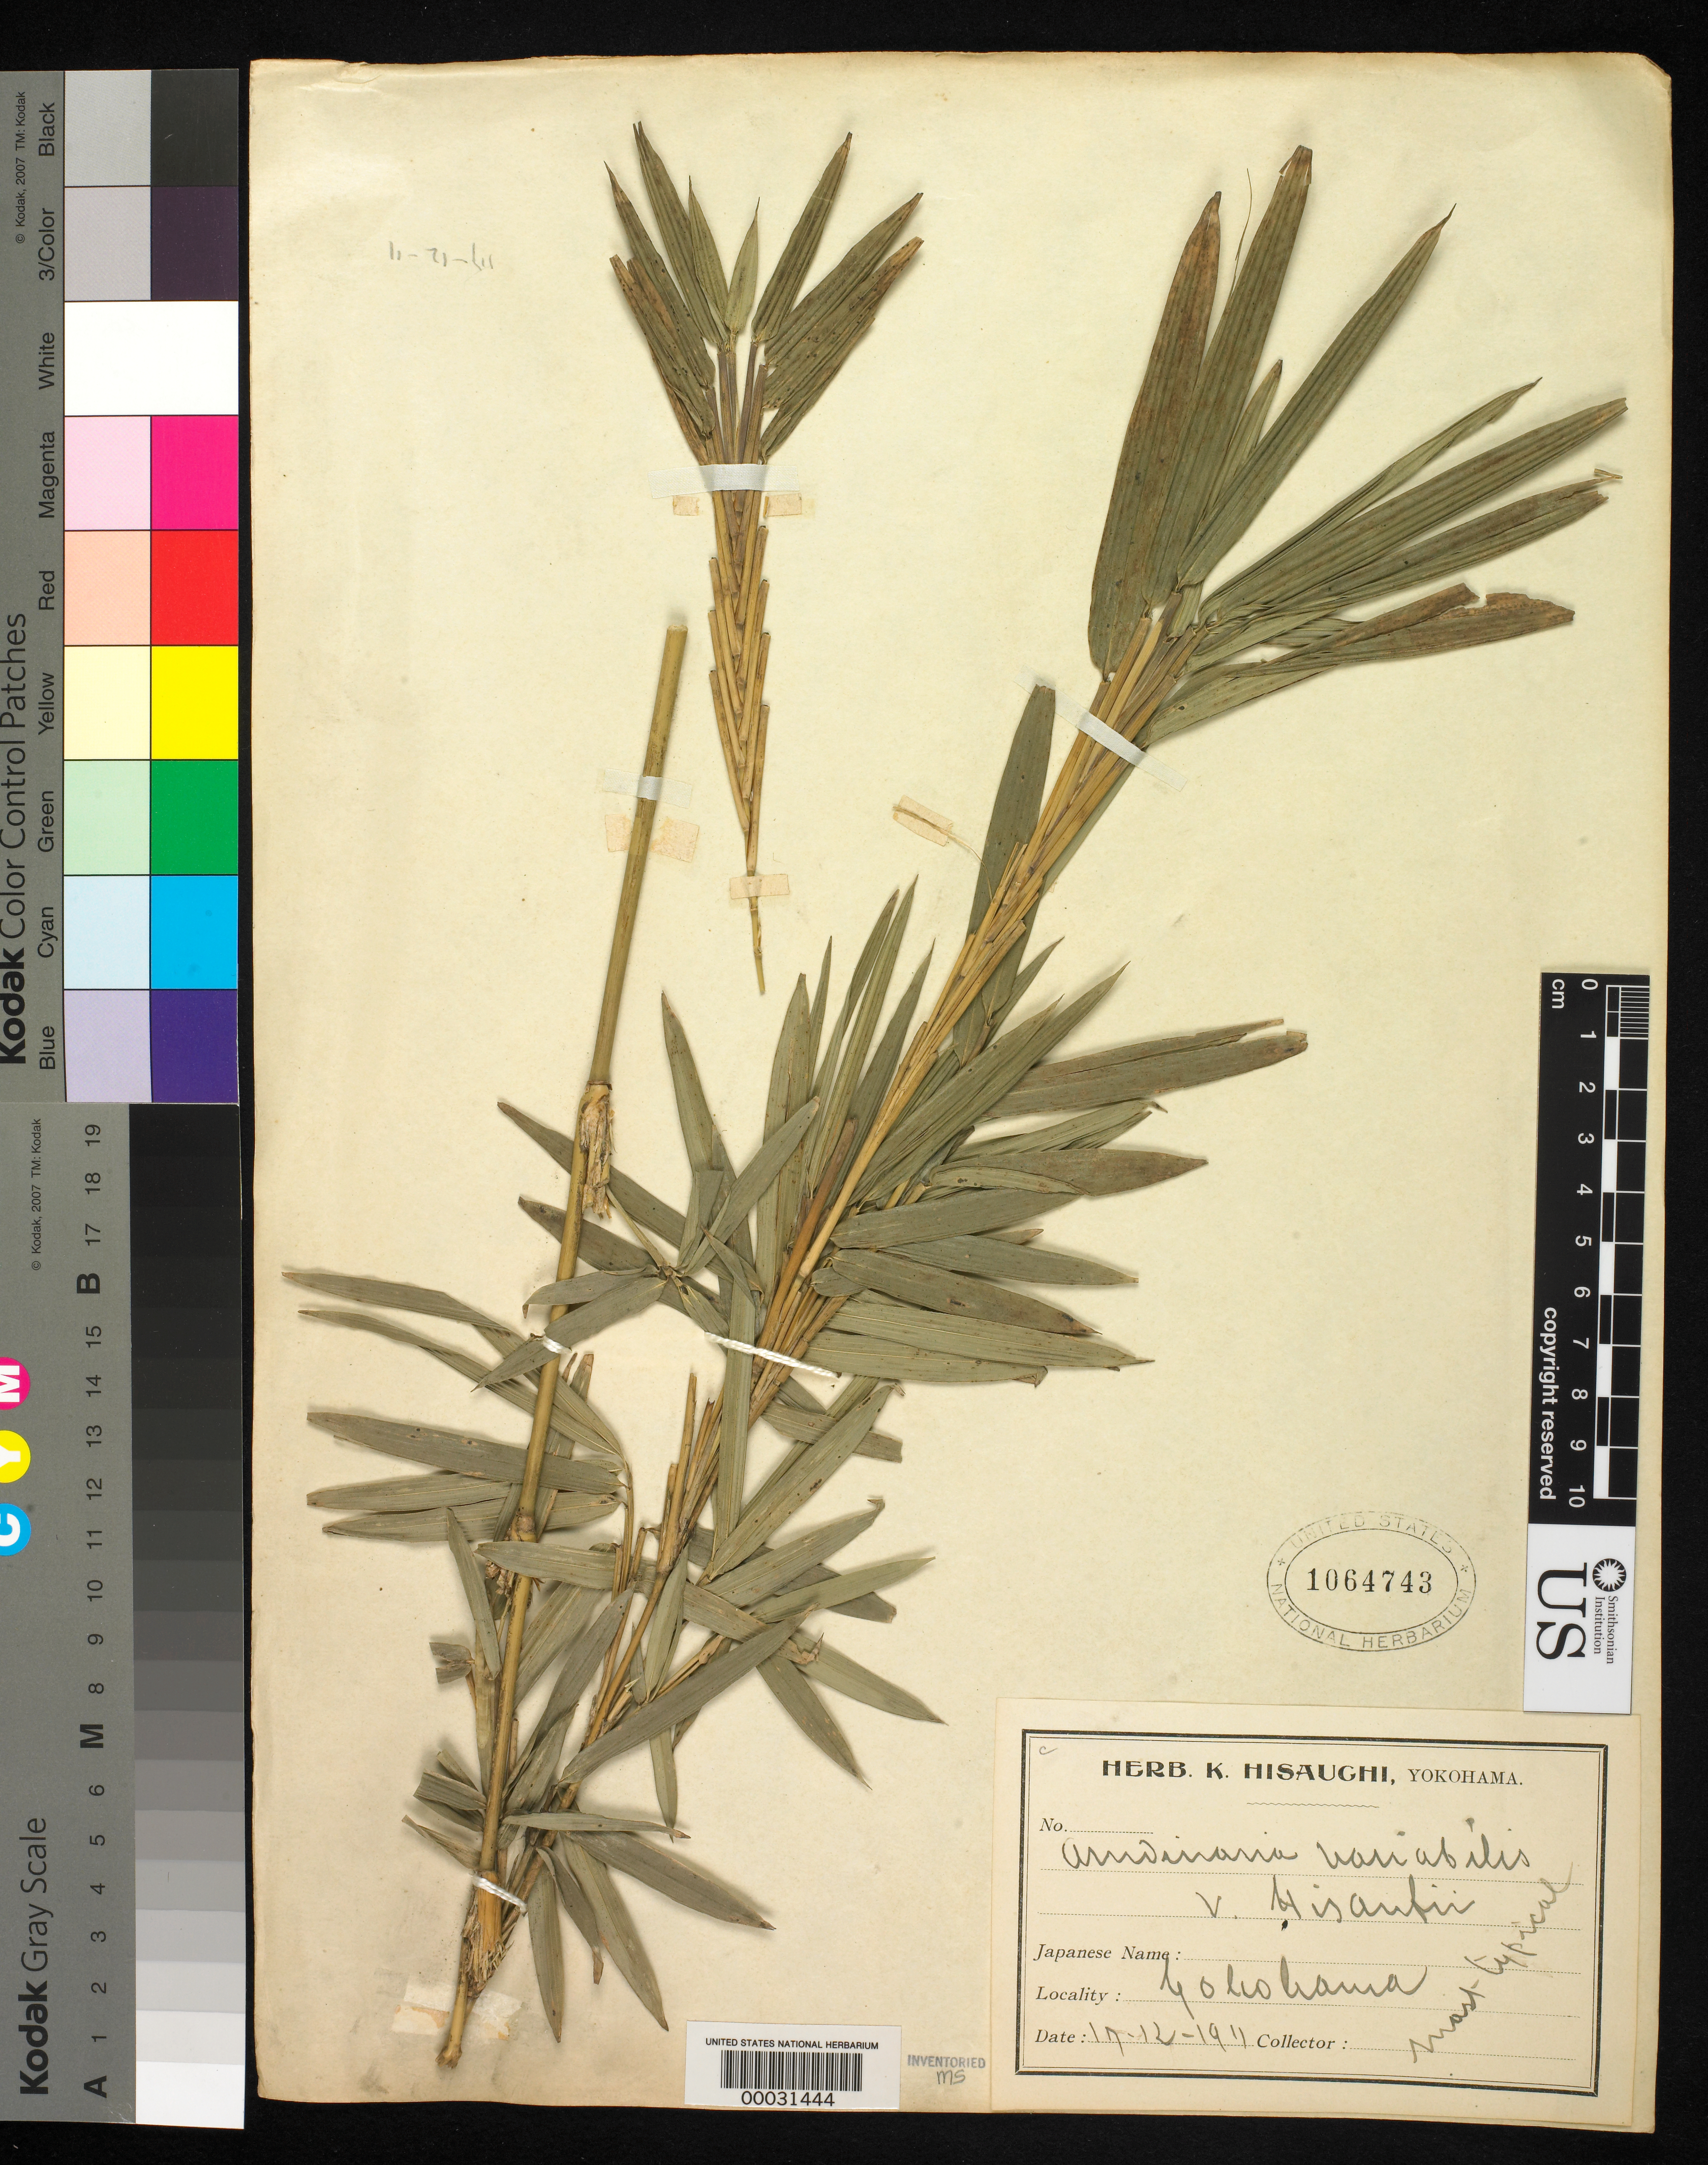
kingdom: Plantae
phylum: Tracheophyta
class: Liliopsida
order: Poales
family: Poaceae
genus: Pleioblastus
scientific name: Pleioblastus fortunei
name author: (Van Houtte) Nakai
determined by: Poaceae Reorganization Project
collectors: K. Hisauchi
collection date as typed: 17 Dec 1911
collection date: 1911-12-17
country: Japan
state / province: Kanagawa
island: Honshu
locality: Yokohama.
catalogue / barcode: US 1064743